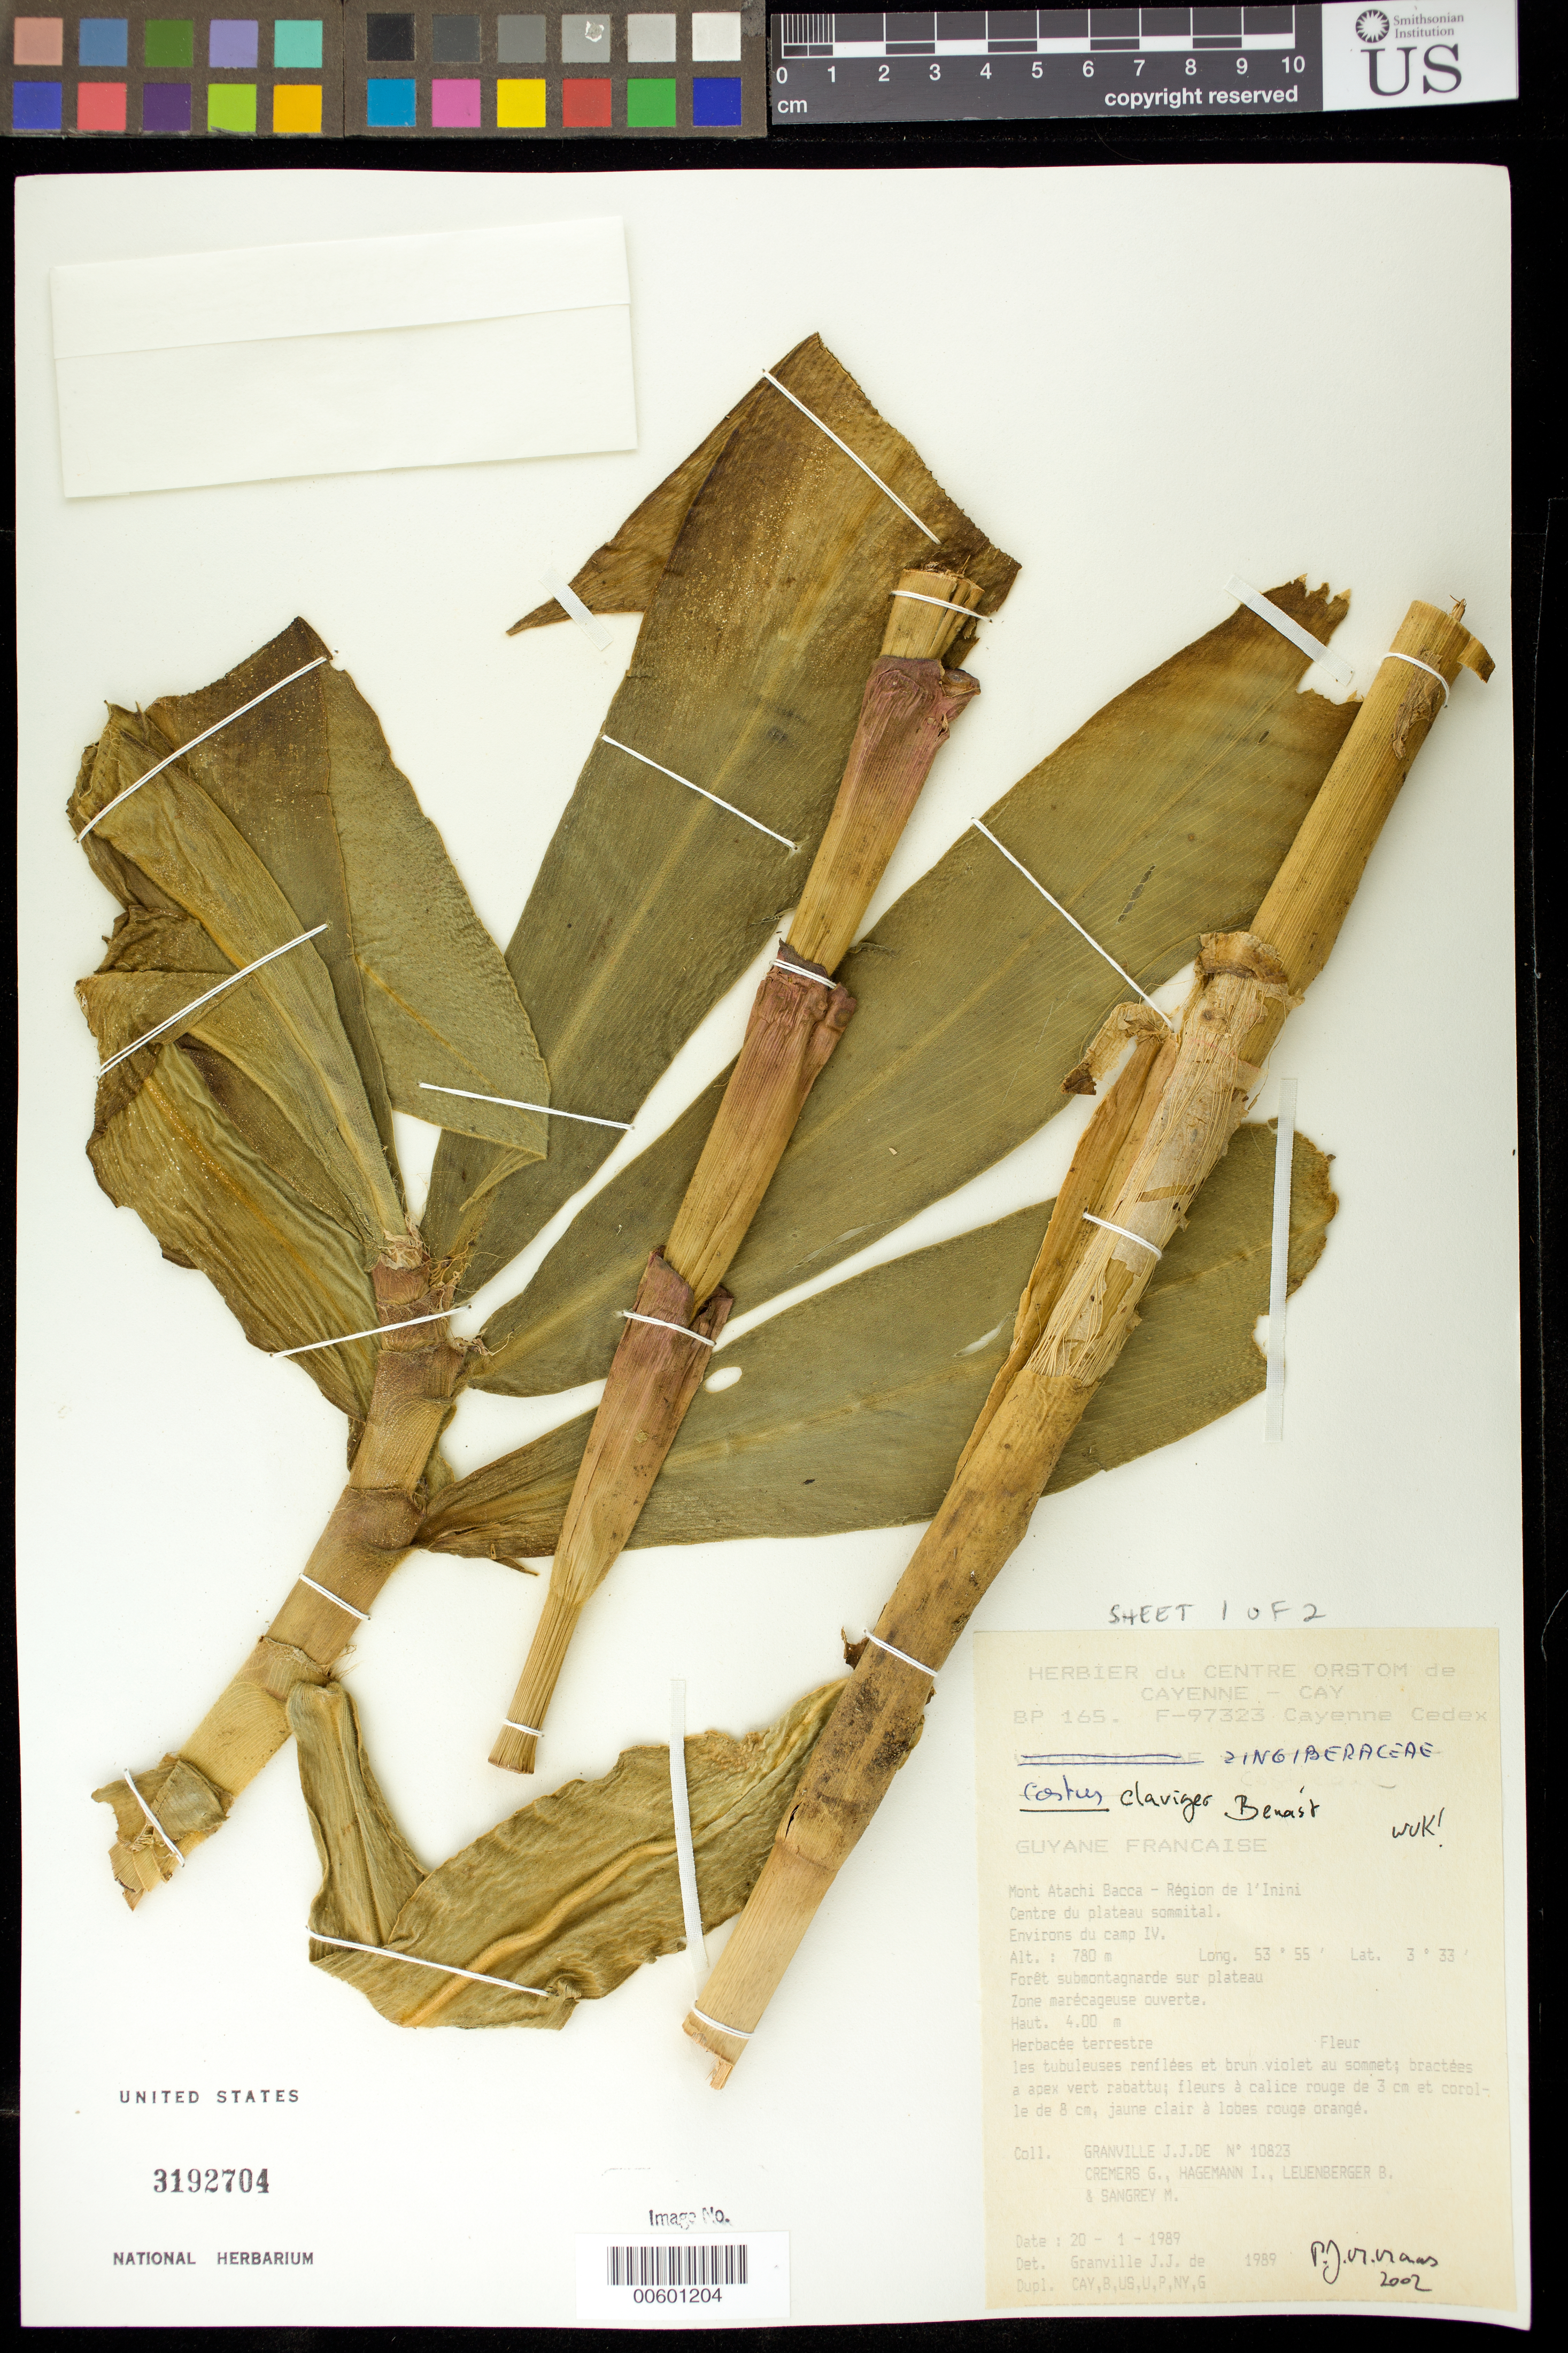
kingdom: Plantae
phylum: Tracheophyta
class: Liliopsida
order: Zingiberales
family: Costaceae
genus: Costus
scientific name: Costus claviger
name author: Benoist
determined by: Maas, Paul J. M.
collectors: J.-J. de Granville, G. Cremers, J. Hagemann, B. E. Leuenberger & M. S. Sangrey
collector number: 10823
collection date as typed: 20-Jan-89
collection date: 1989-01-20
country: French Guiana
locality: Mont Atachi Bacca, région de l'Inini. Centre du plateau sommital. Environs du camp IV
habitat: Forêt submontagnarde sur plateau. Zone marécageuse ouverte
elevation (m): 780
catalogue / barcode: US 3192703